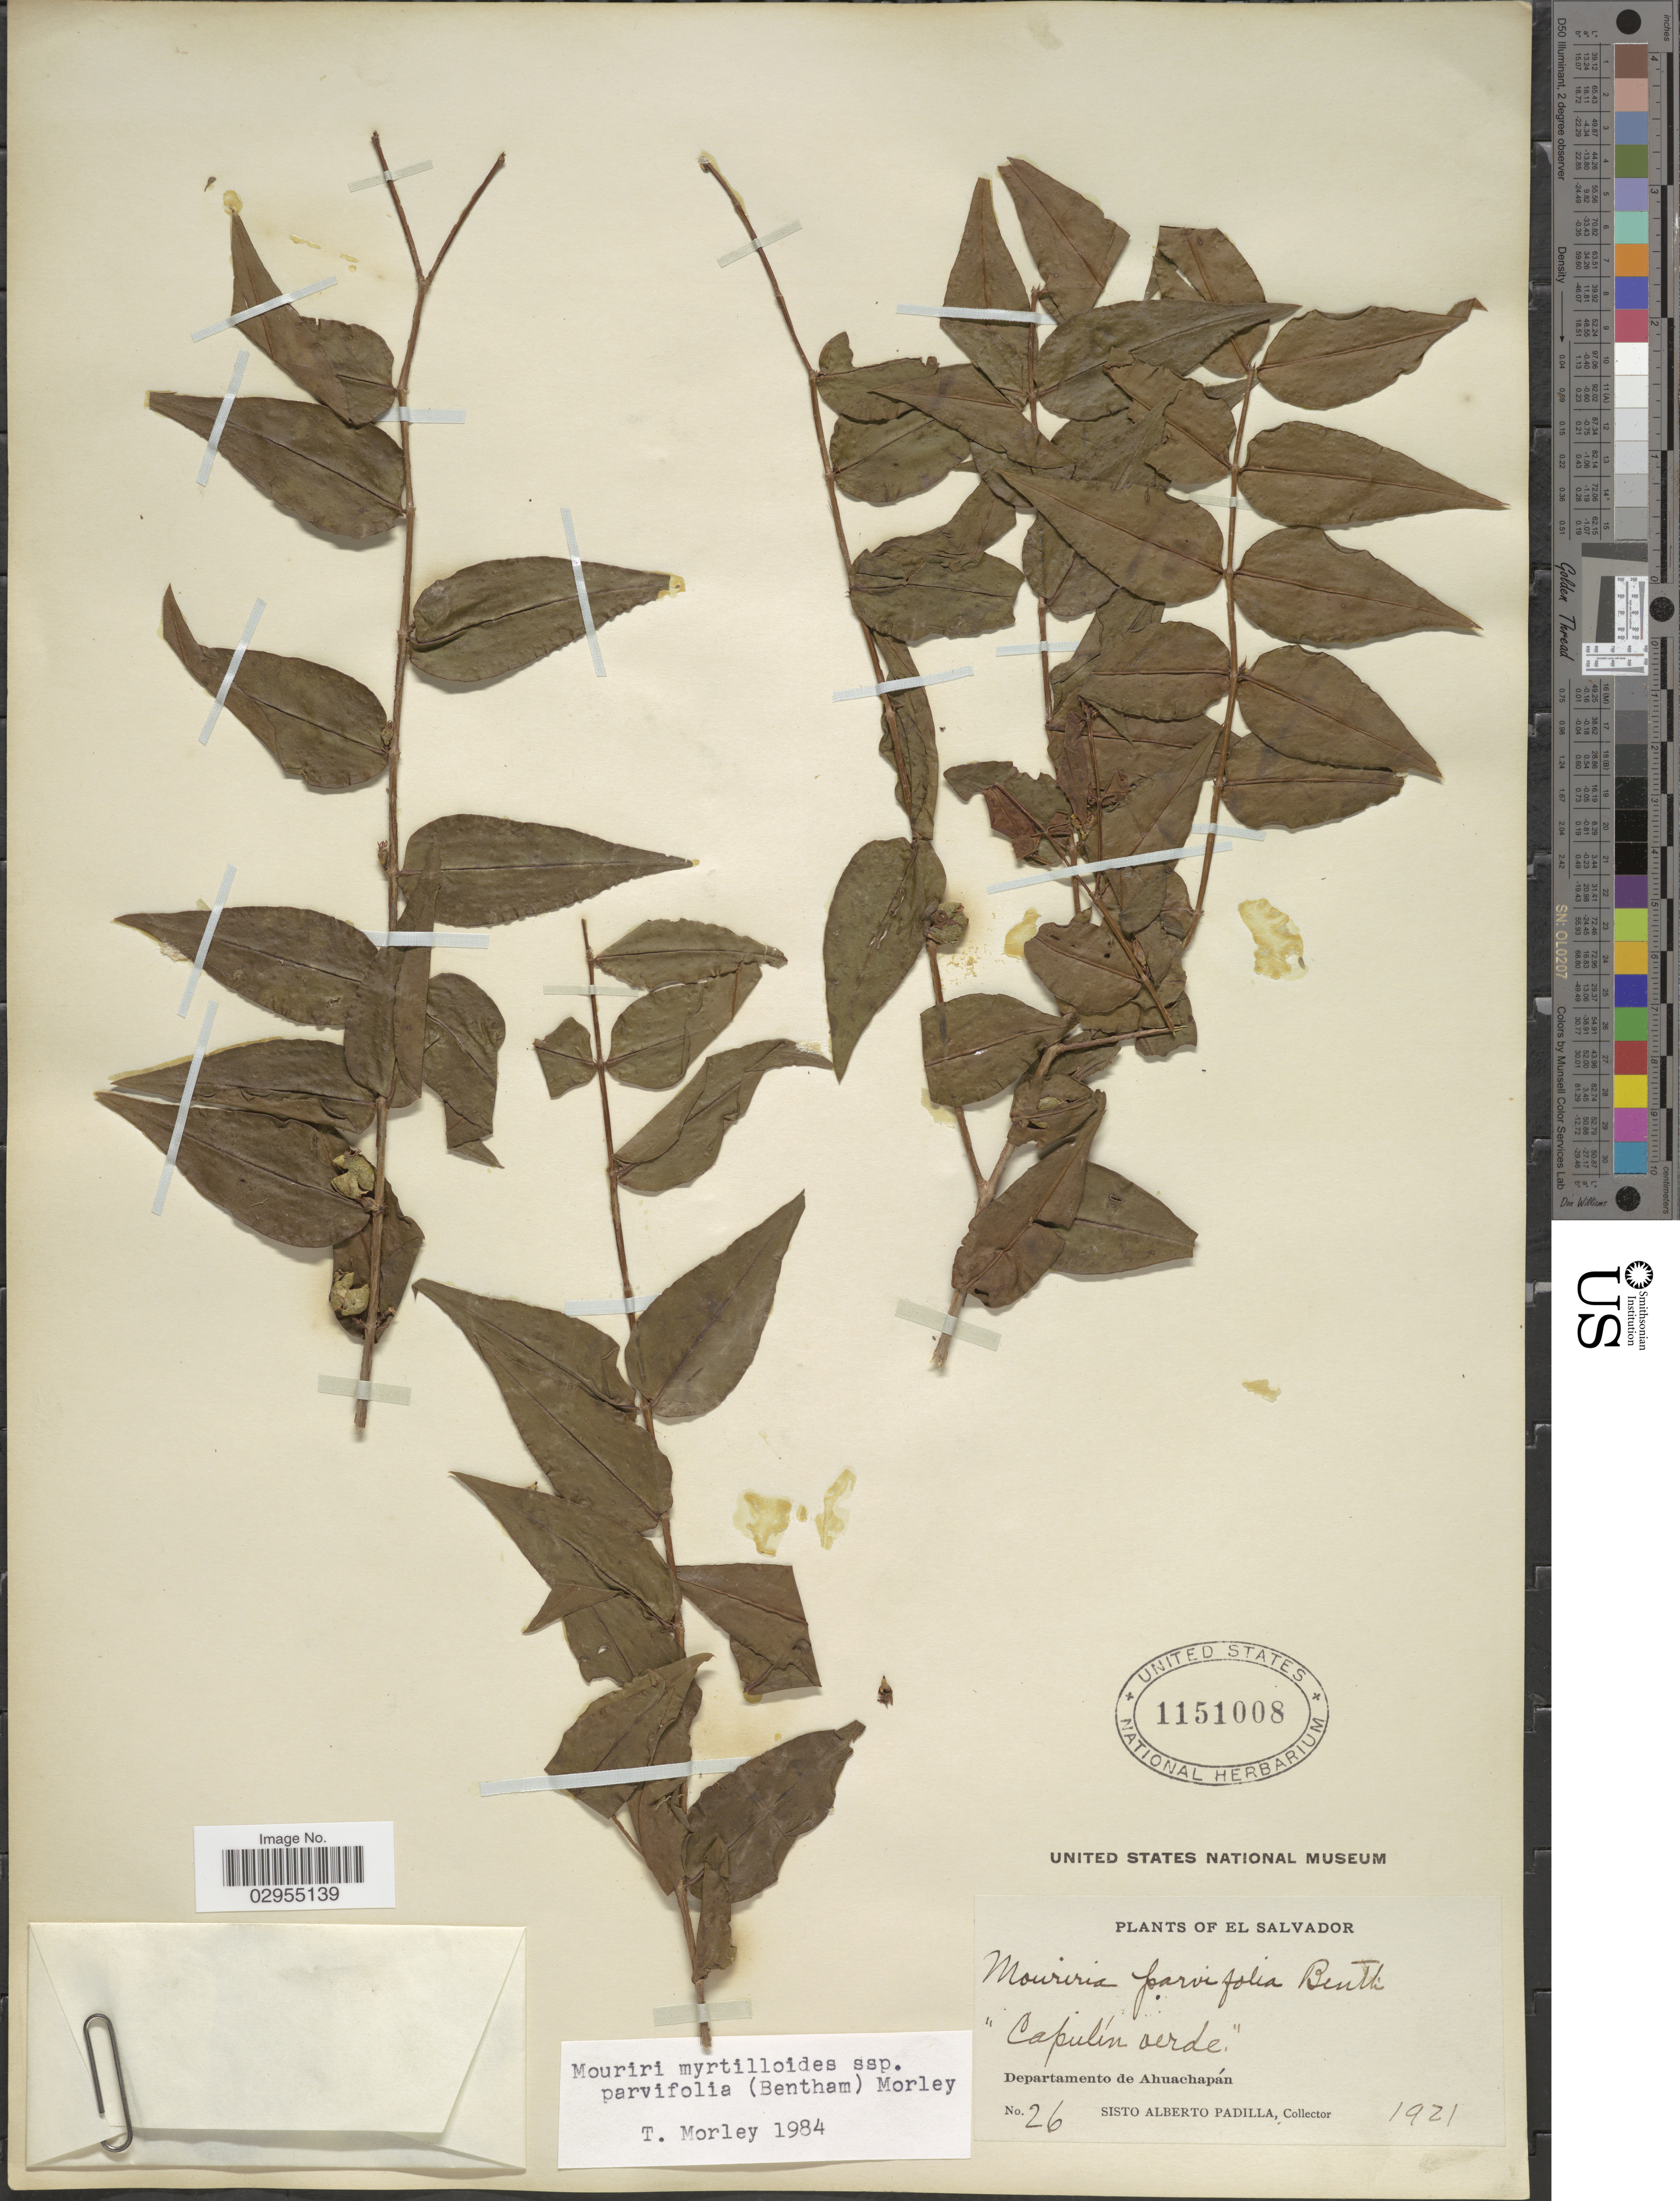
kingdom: Plantae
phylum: Tracheophyta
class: Magnoliopsida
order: Myrtales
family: Melastomataceae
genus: Mouriri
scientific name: Mouriri parvifolia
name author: Benth.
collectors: S. A. Padilla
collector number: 26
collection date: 1921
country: El Salvador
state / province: Ahuachapan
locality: Departamento de Ahuachapán.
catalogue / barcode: US 1151008